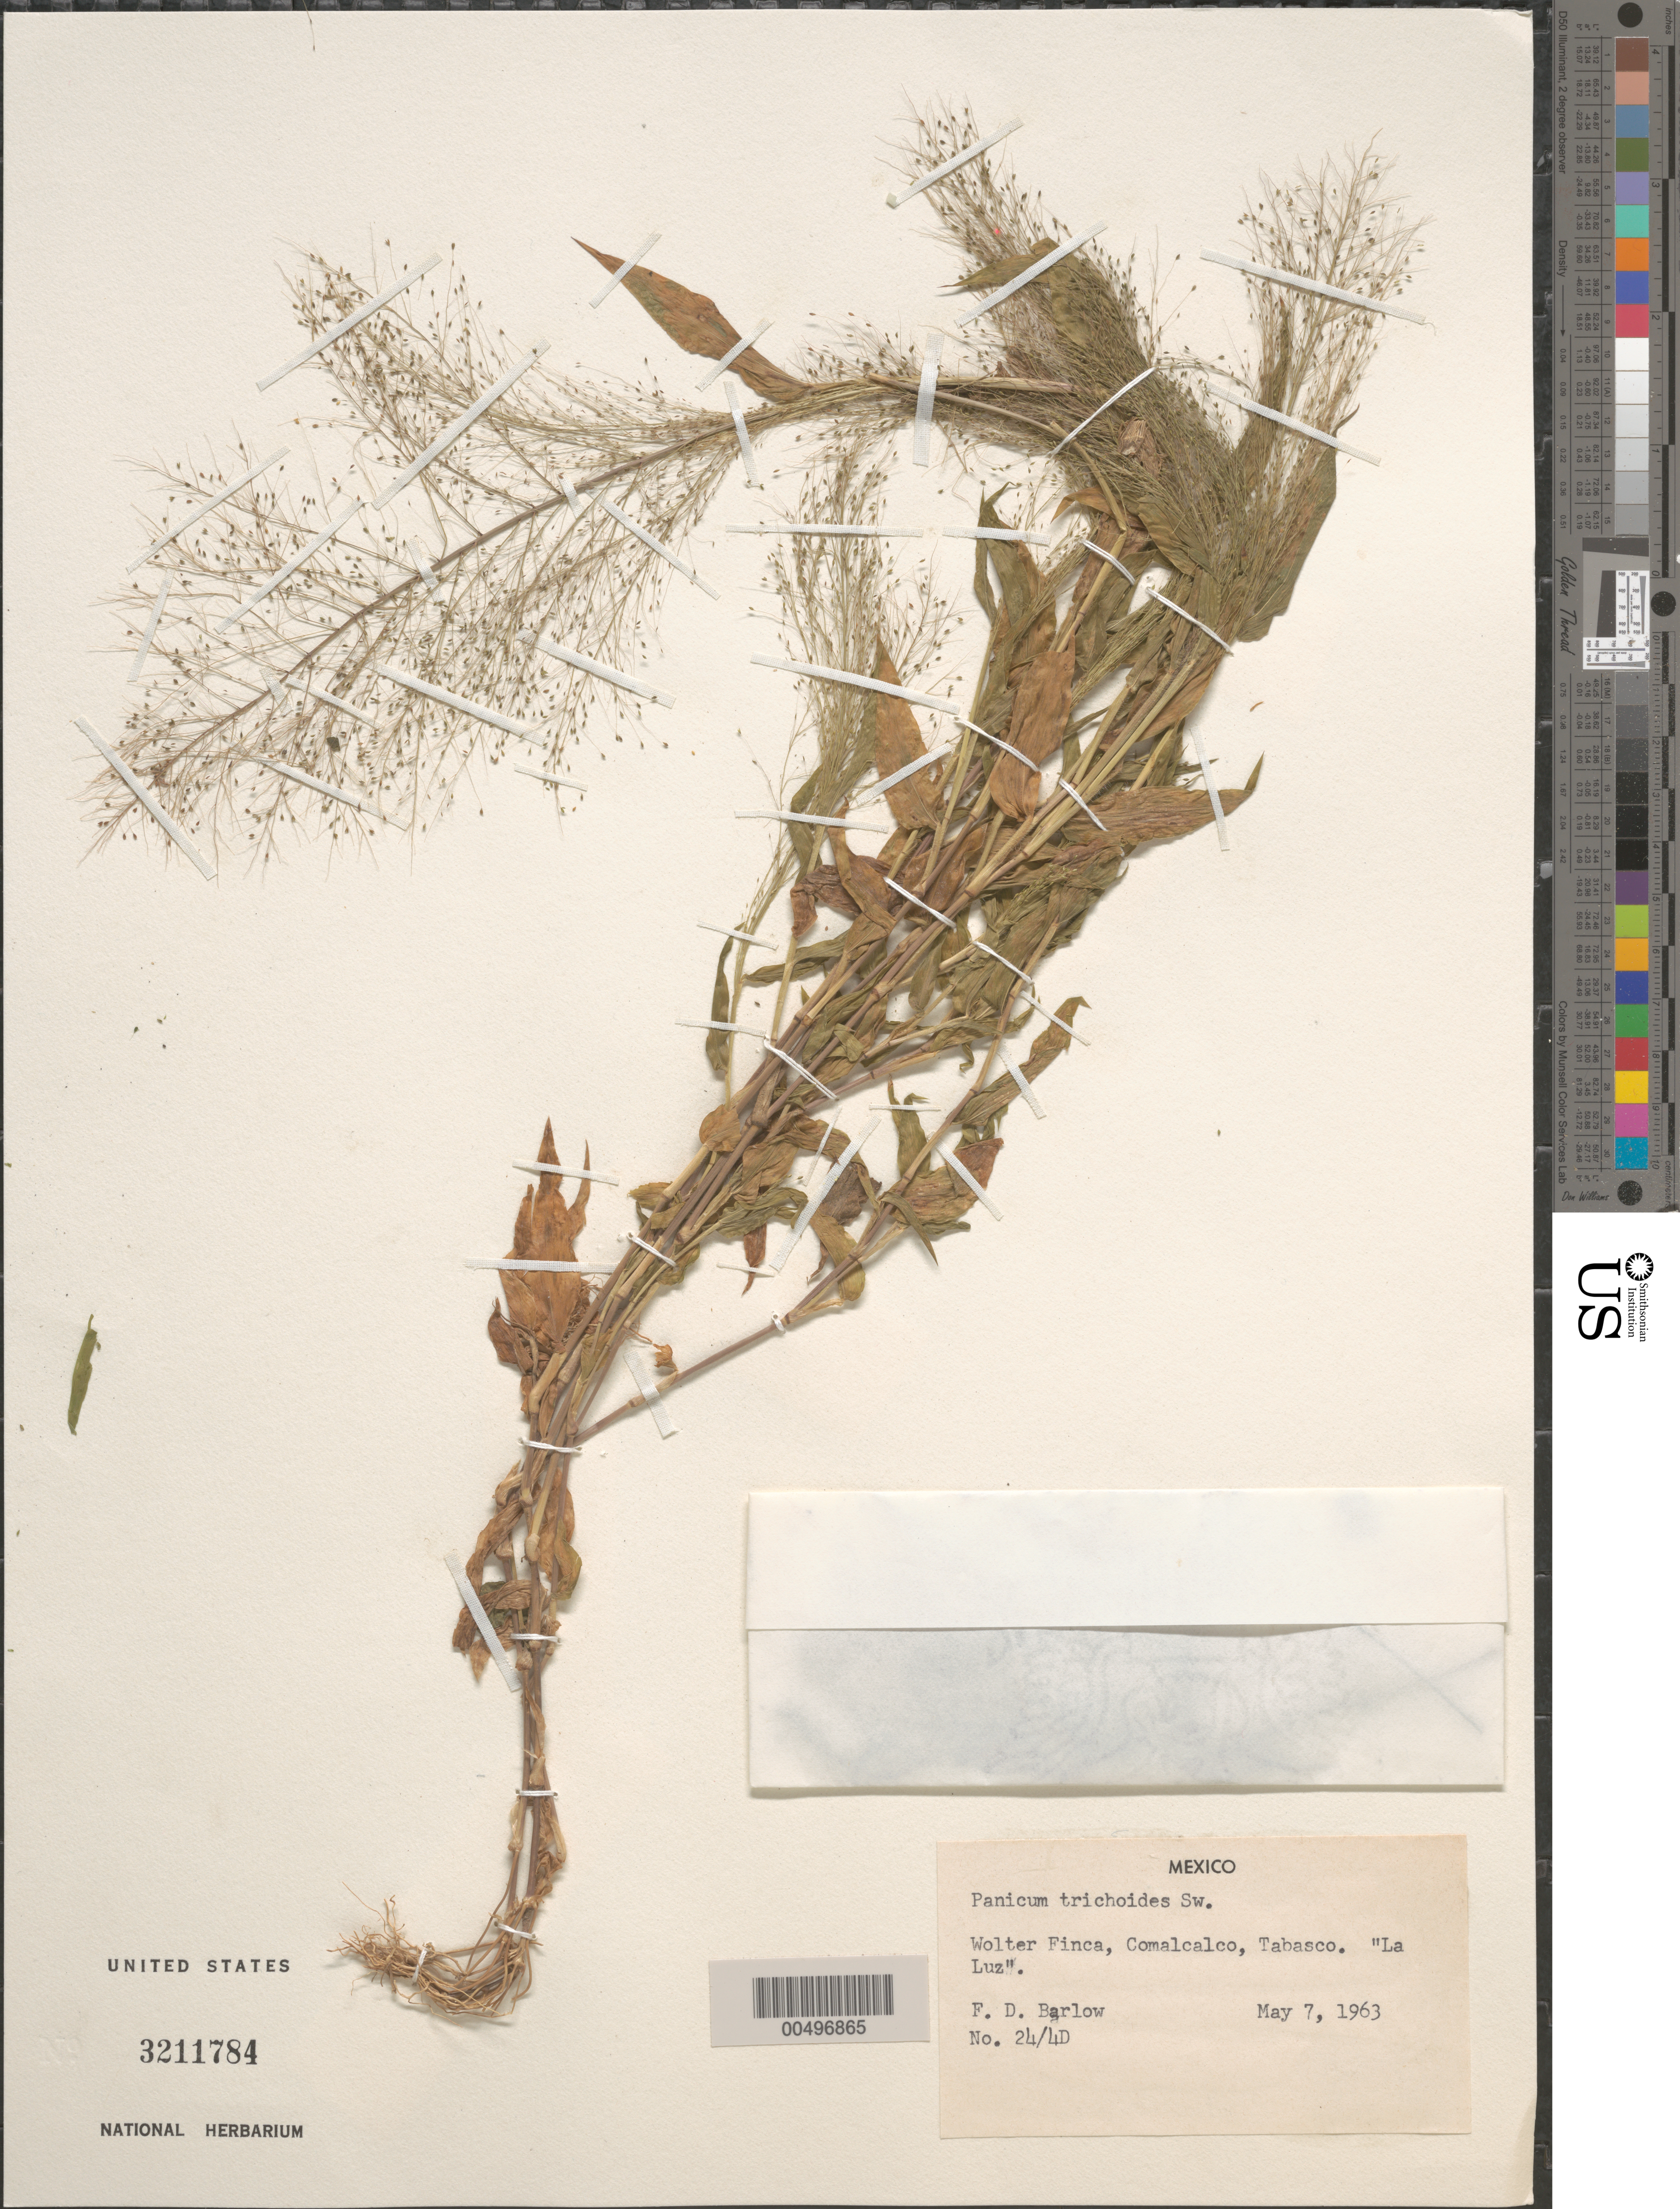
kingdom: Plantae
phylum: Tracheophyta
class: Liliopsida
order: Poales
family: Poaceae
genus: Panicum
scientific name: Panicum trichoides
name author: Sw.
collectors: F. D. Barlow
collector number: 24/4D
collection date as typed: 7 May 1963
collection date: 1963-05-07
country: Mexico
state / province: Tabasco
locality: Wolter Finca, Comalcalco, La Luz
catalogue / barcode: US 3211784